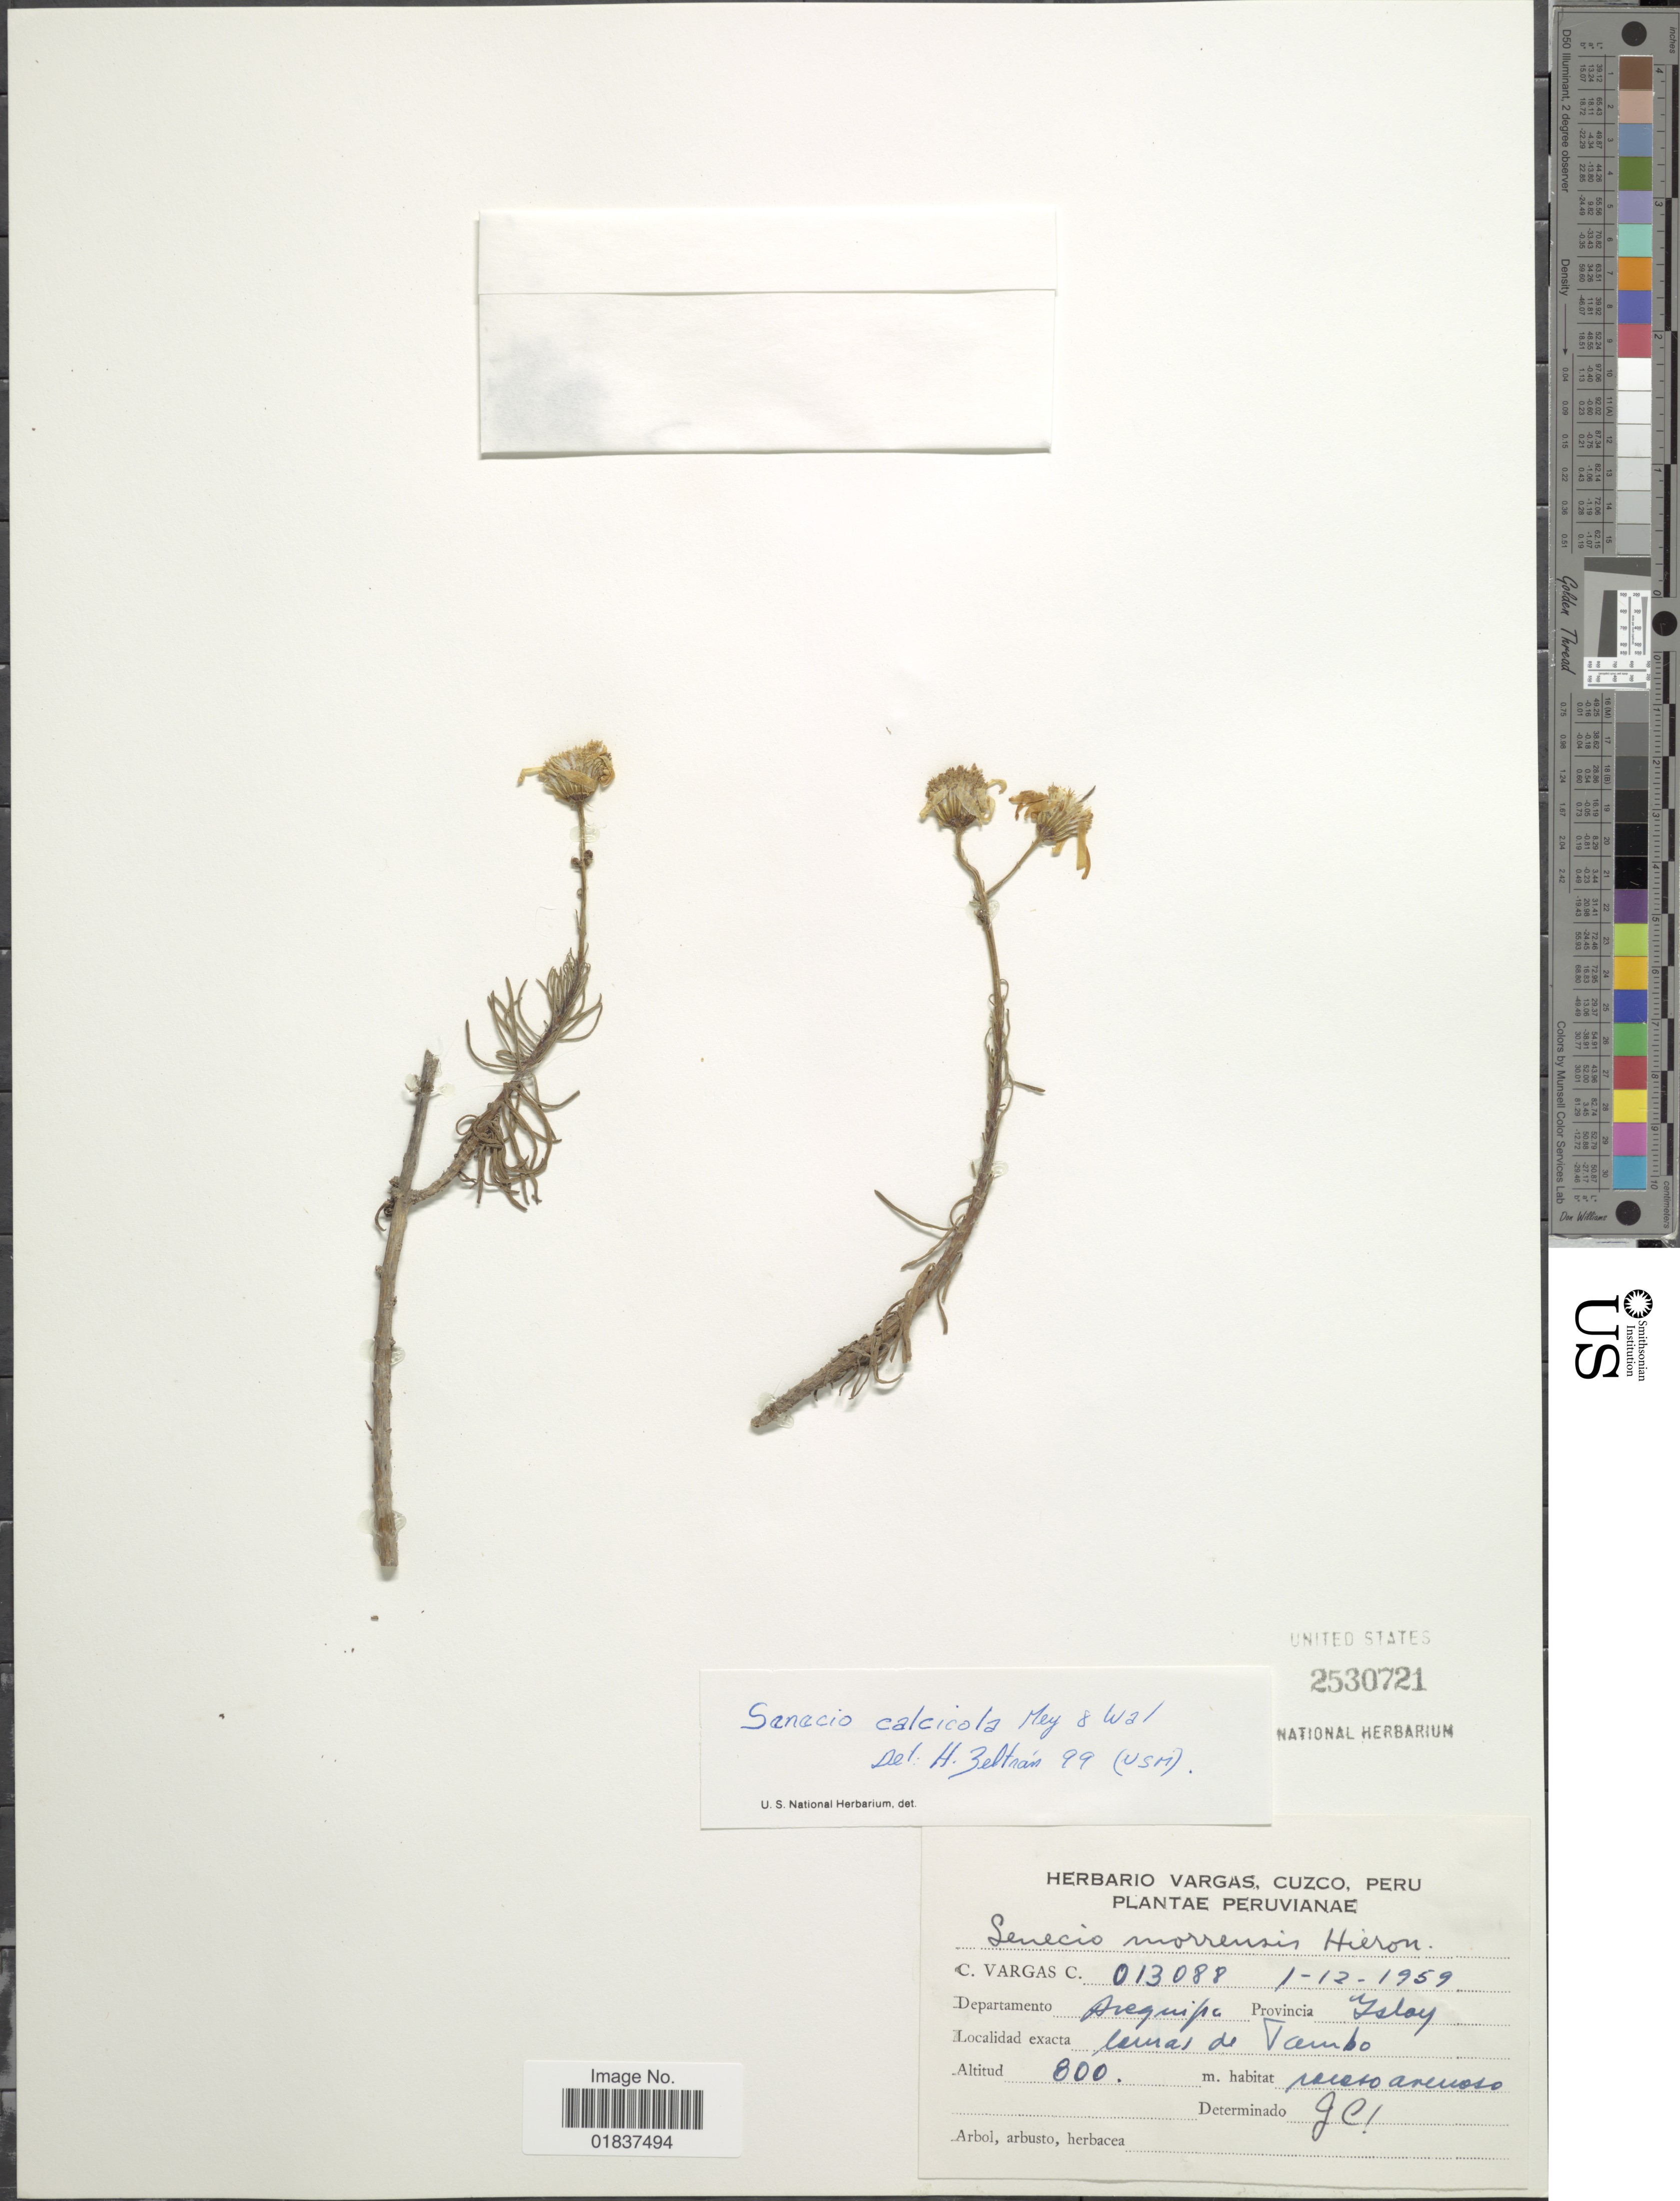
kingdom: Plantae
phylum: Tracheophyta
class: Magnoliopsida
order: Asterales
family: Asteraceae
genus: Senecio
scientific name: Senecio calcensis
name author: Cabrera & Zardini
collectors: C. Vargas Calderón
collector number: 013088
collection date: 1959-12-01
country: Peru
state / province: Arequipa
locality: Departamento Arequipa. Provincia Islay lomas de Tambo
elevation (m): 800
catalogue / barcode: US 2530721